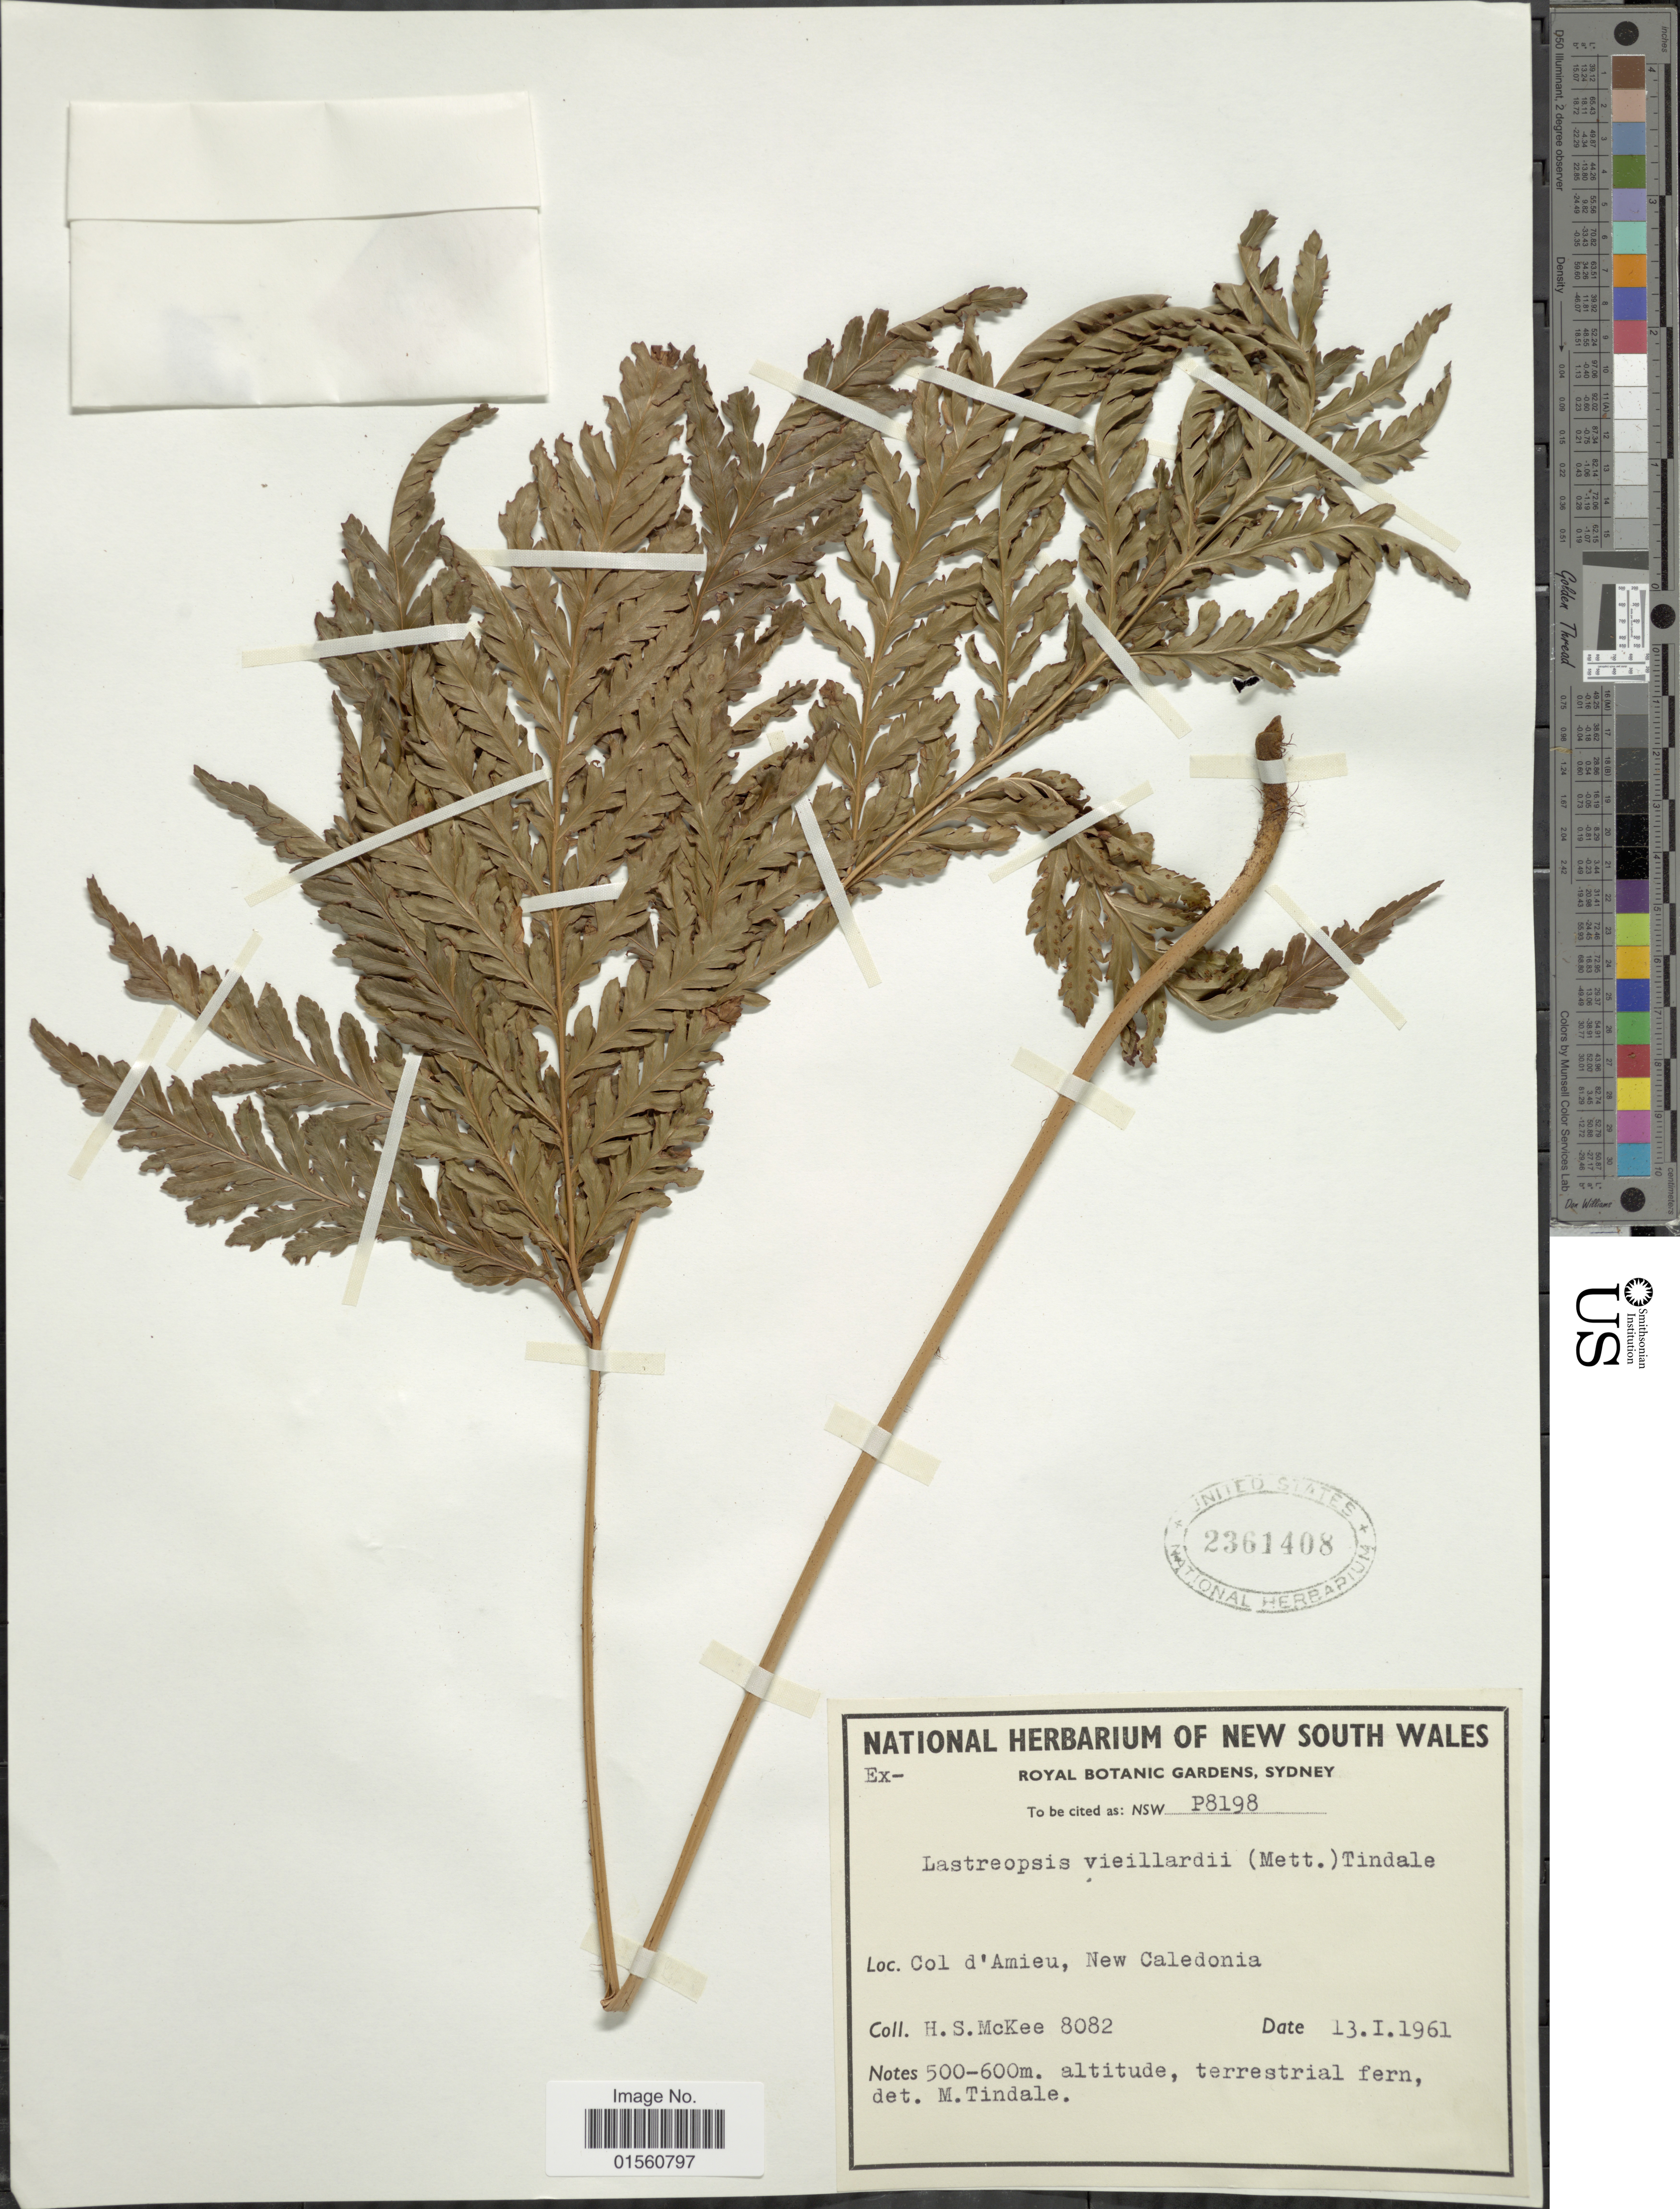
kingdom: Plantae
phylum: Tracheophyta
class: Polypodiopsida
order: Polypodiales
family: Dryopteridaceae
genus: Lastreopsis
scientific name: Lastreopsis vieillardii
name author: (Mett.) Tindale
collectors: H. S. McKee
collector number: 8082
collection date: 1961-01-13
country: New Caledonia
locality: Col d'Amieu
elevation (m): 500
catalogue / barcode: US 2361408